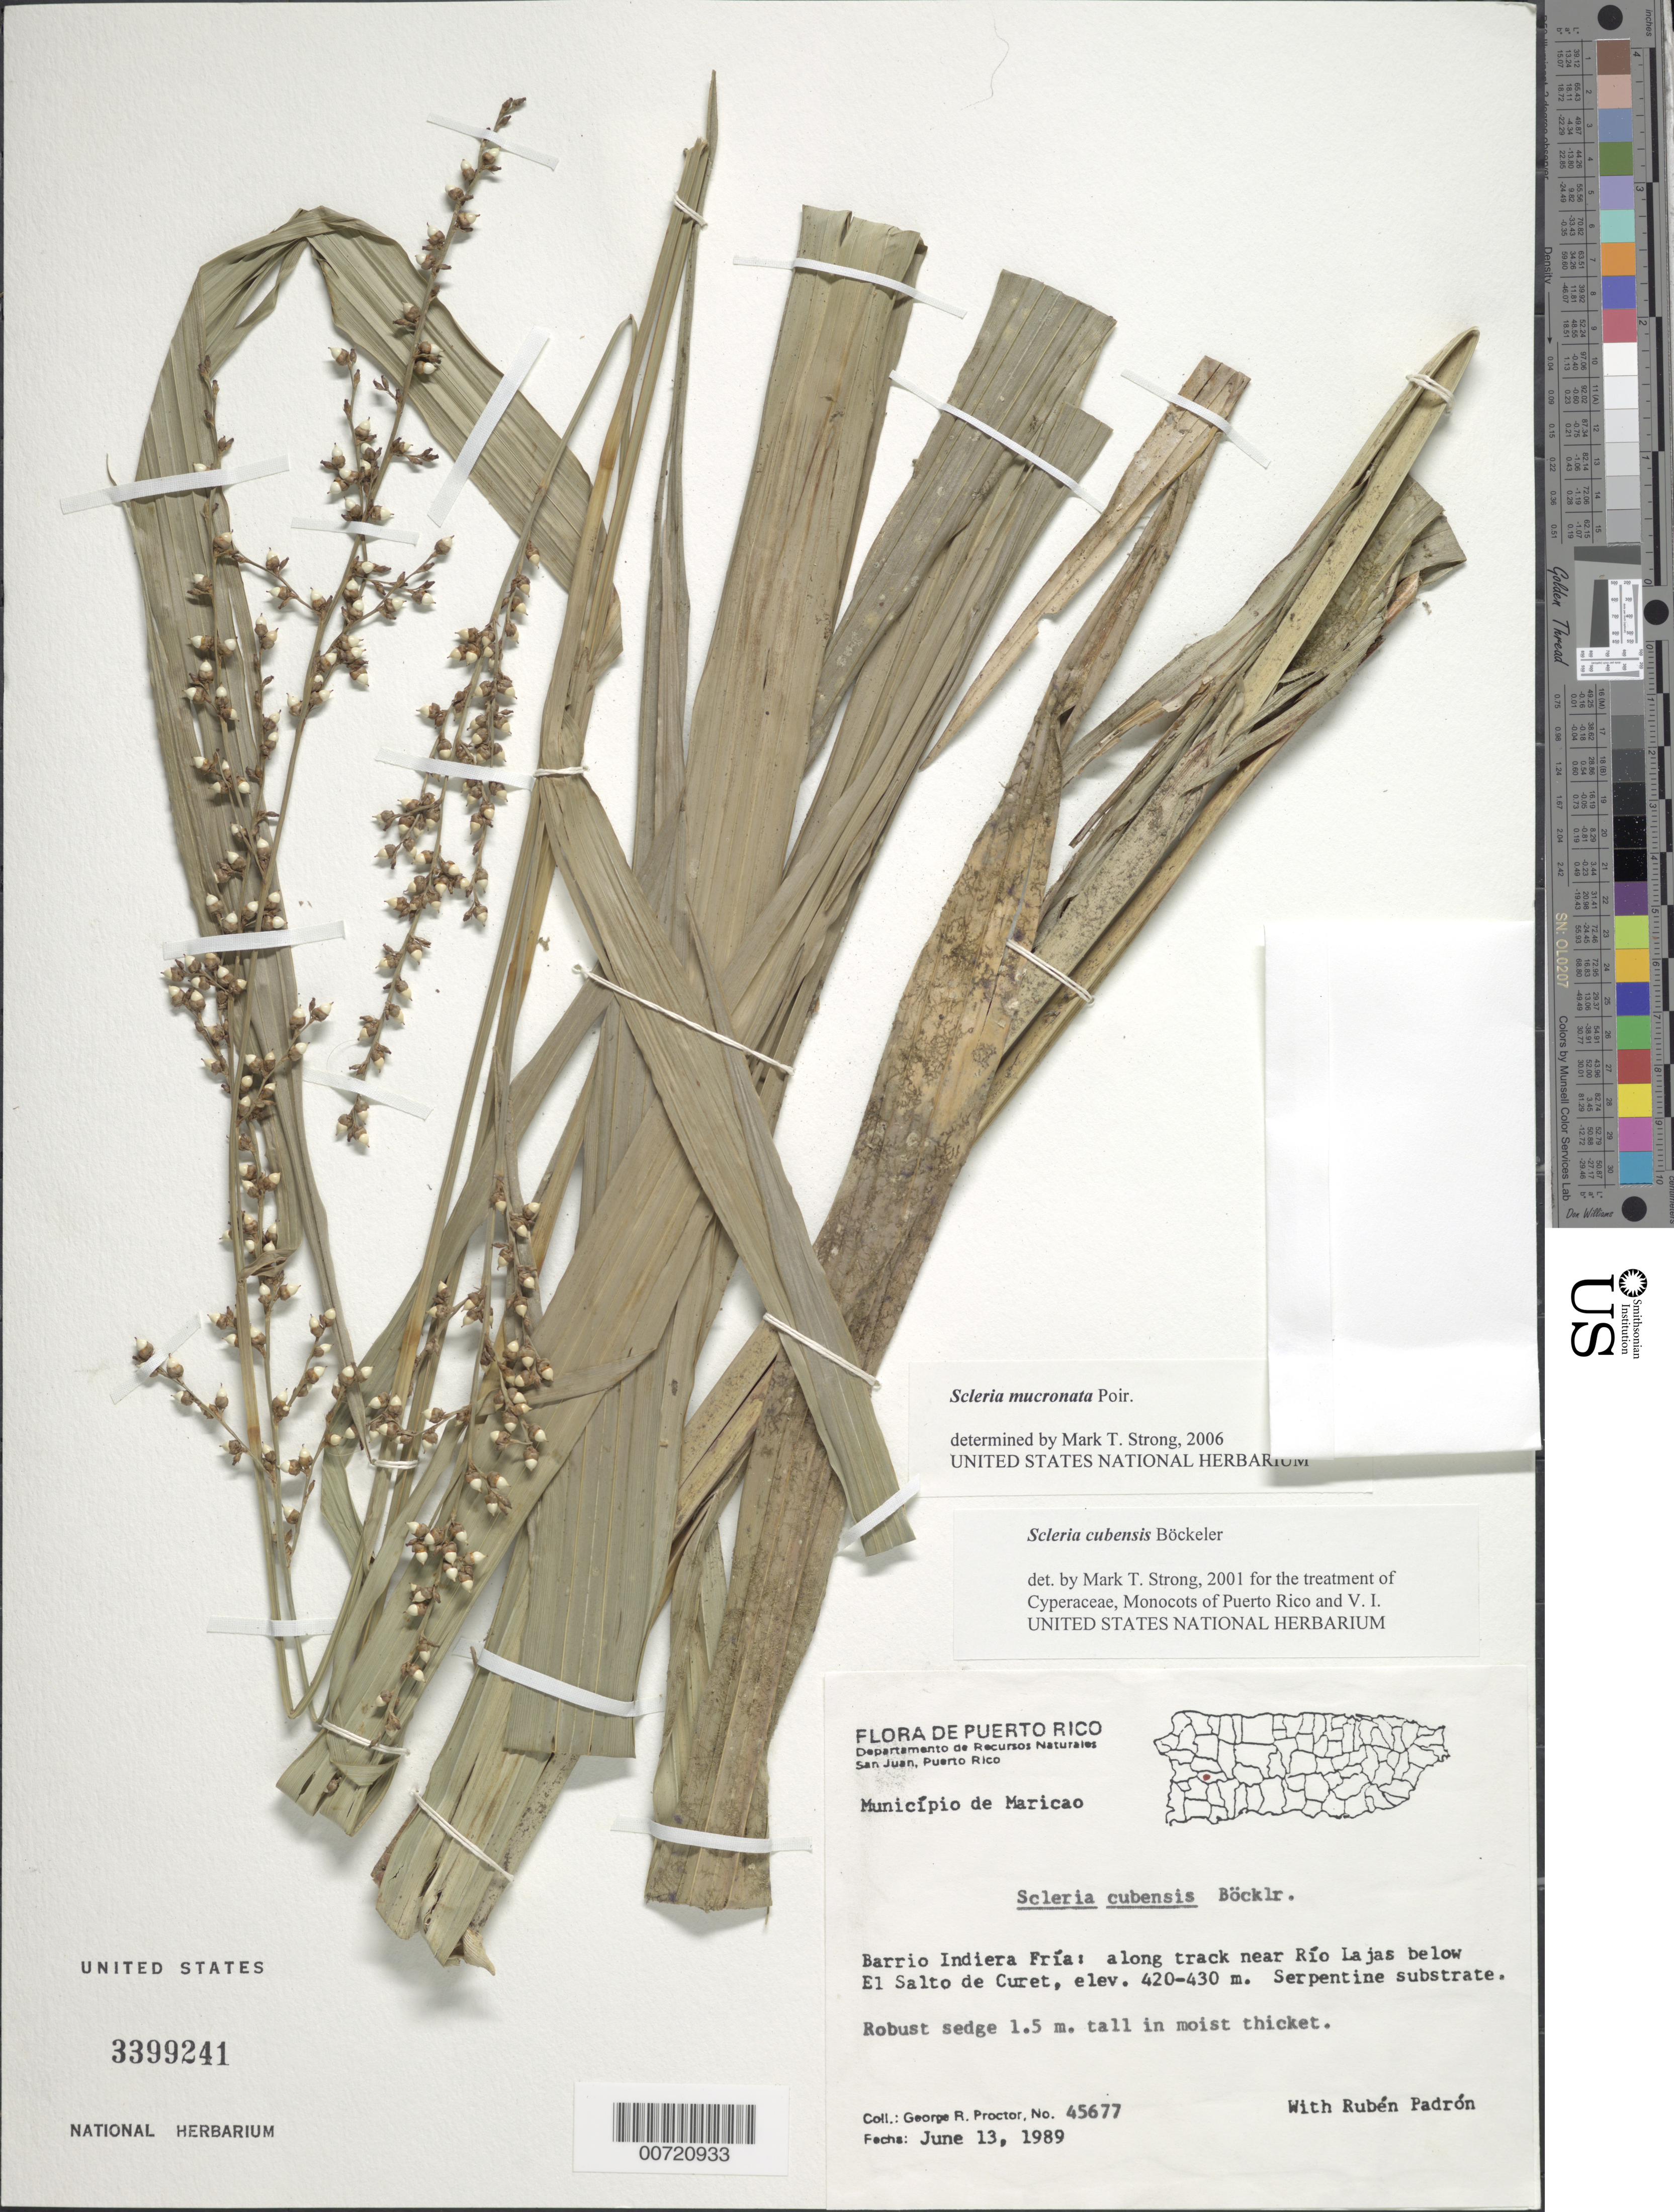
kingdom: Plantae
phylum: Tracheophyta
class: Liliopsida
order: Poales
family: Cyperaceae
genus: Scleria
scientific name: Scleria mucronata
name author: Poir.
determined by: Strong, M. T., (US), Smithsonian Institution - National Museum of Natural History (UNITED STATES)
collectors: G. R. Proctor & R. Padrón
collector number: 45677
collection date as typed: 13 Jun 1989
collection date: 1989-06-13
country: Puerto Rico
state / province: Maricao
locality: Maricao: Barrio Indiera Fría, along track near Rio Lajas below El Salto de Curet.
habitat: In moist thicket; serpentine substrate.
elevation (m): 420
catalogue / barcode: US 3399241